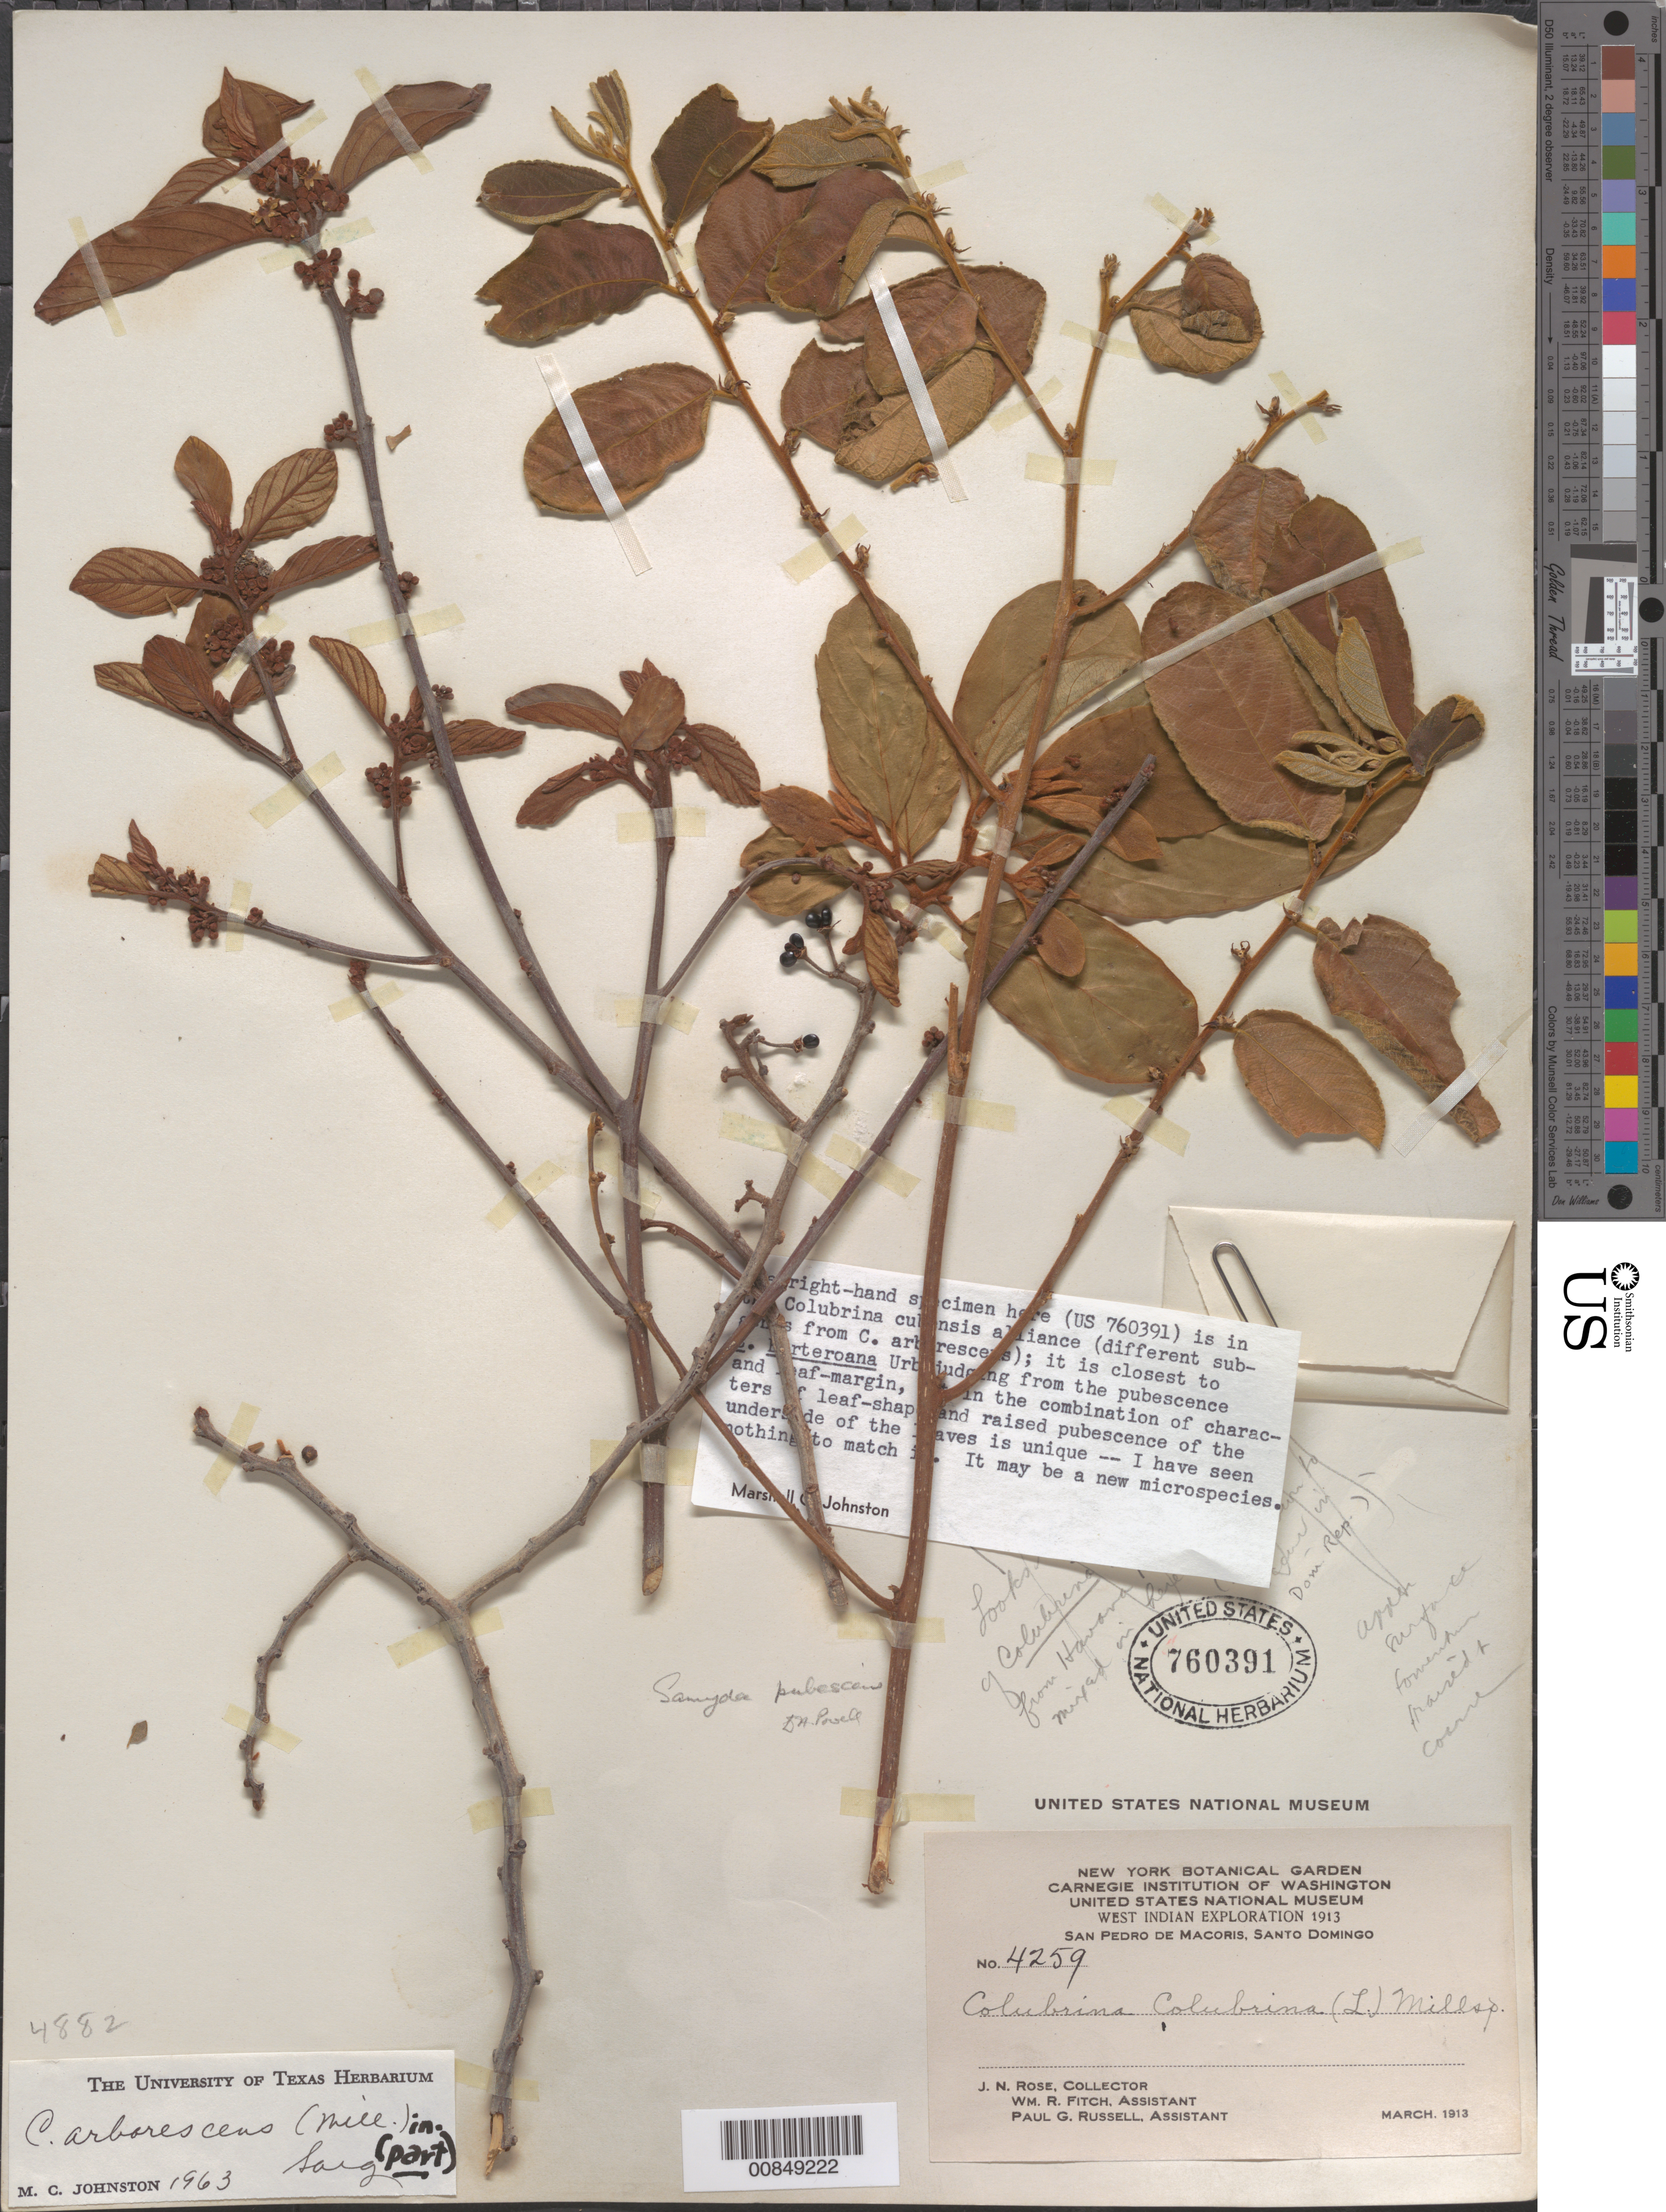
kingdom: Plantae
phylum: Tracheophyta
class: Magnoliopsida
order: Rosales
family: Rhamnaceae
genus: Colubrina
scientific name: Colubrina arborescens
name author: (Mill.) Sarg.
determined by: Johnston, Marshall C.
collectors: J. N. Rose, W. R. Fitch & P. G. Russell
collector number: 4259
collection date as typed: Mar 1913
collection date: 1913-03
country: Dominican Republic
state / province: San Pedro de Macoris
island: Hispaniola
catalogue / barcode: US 760391